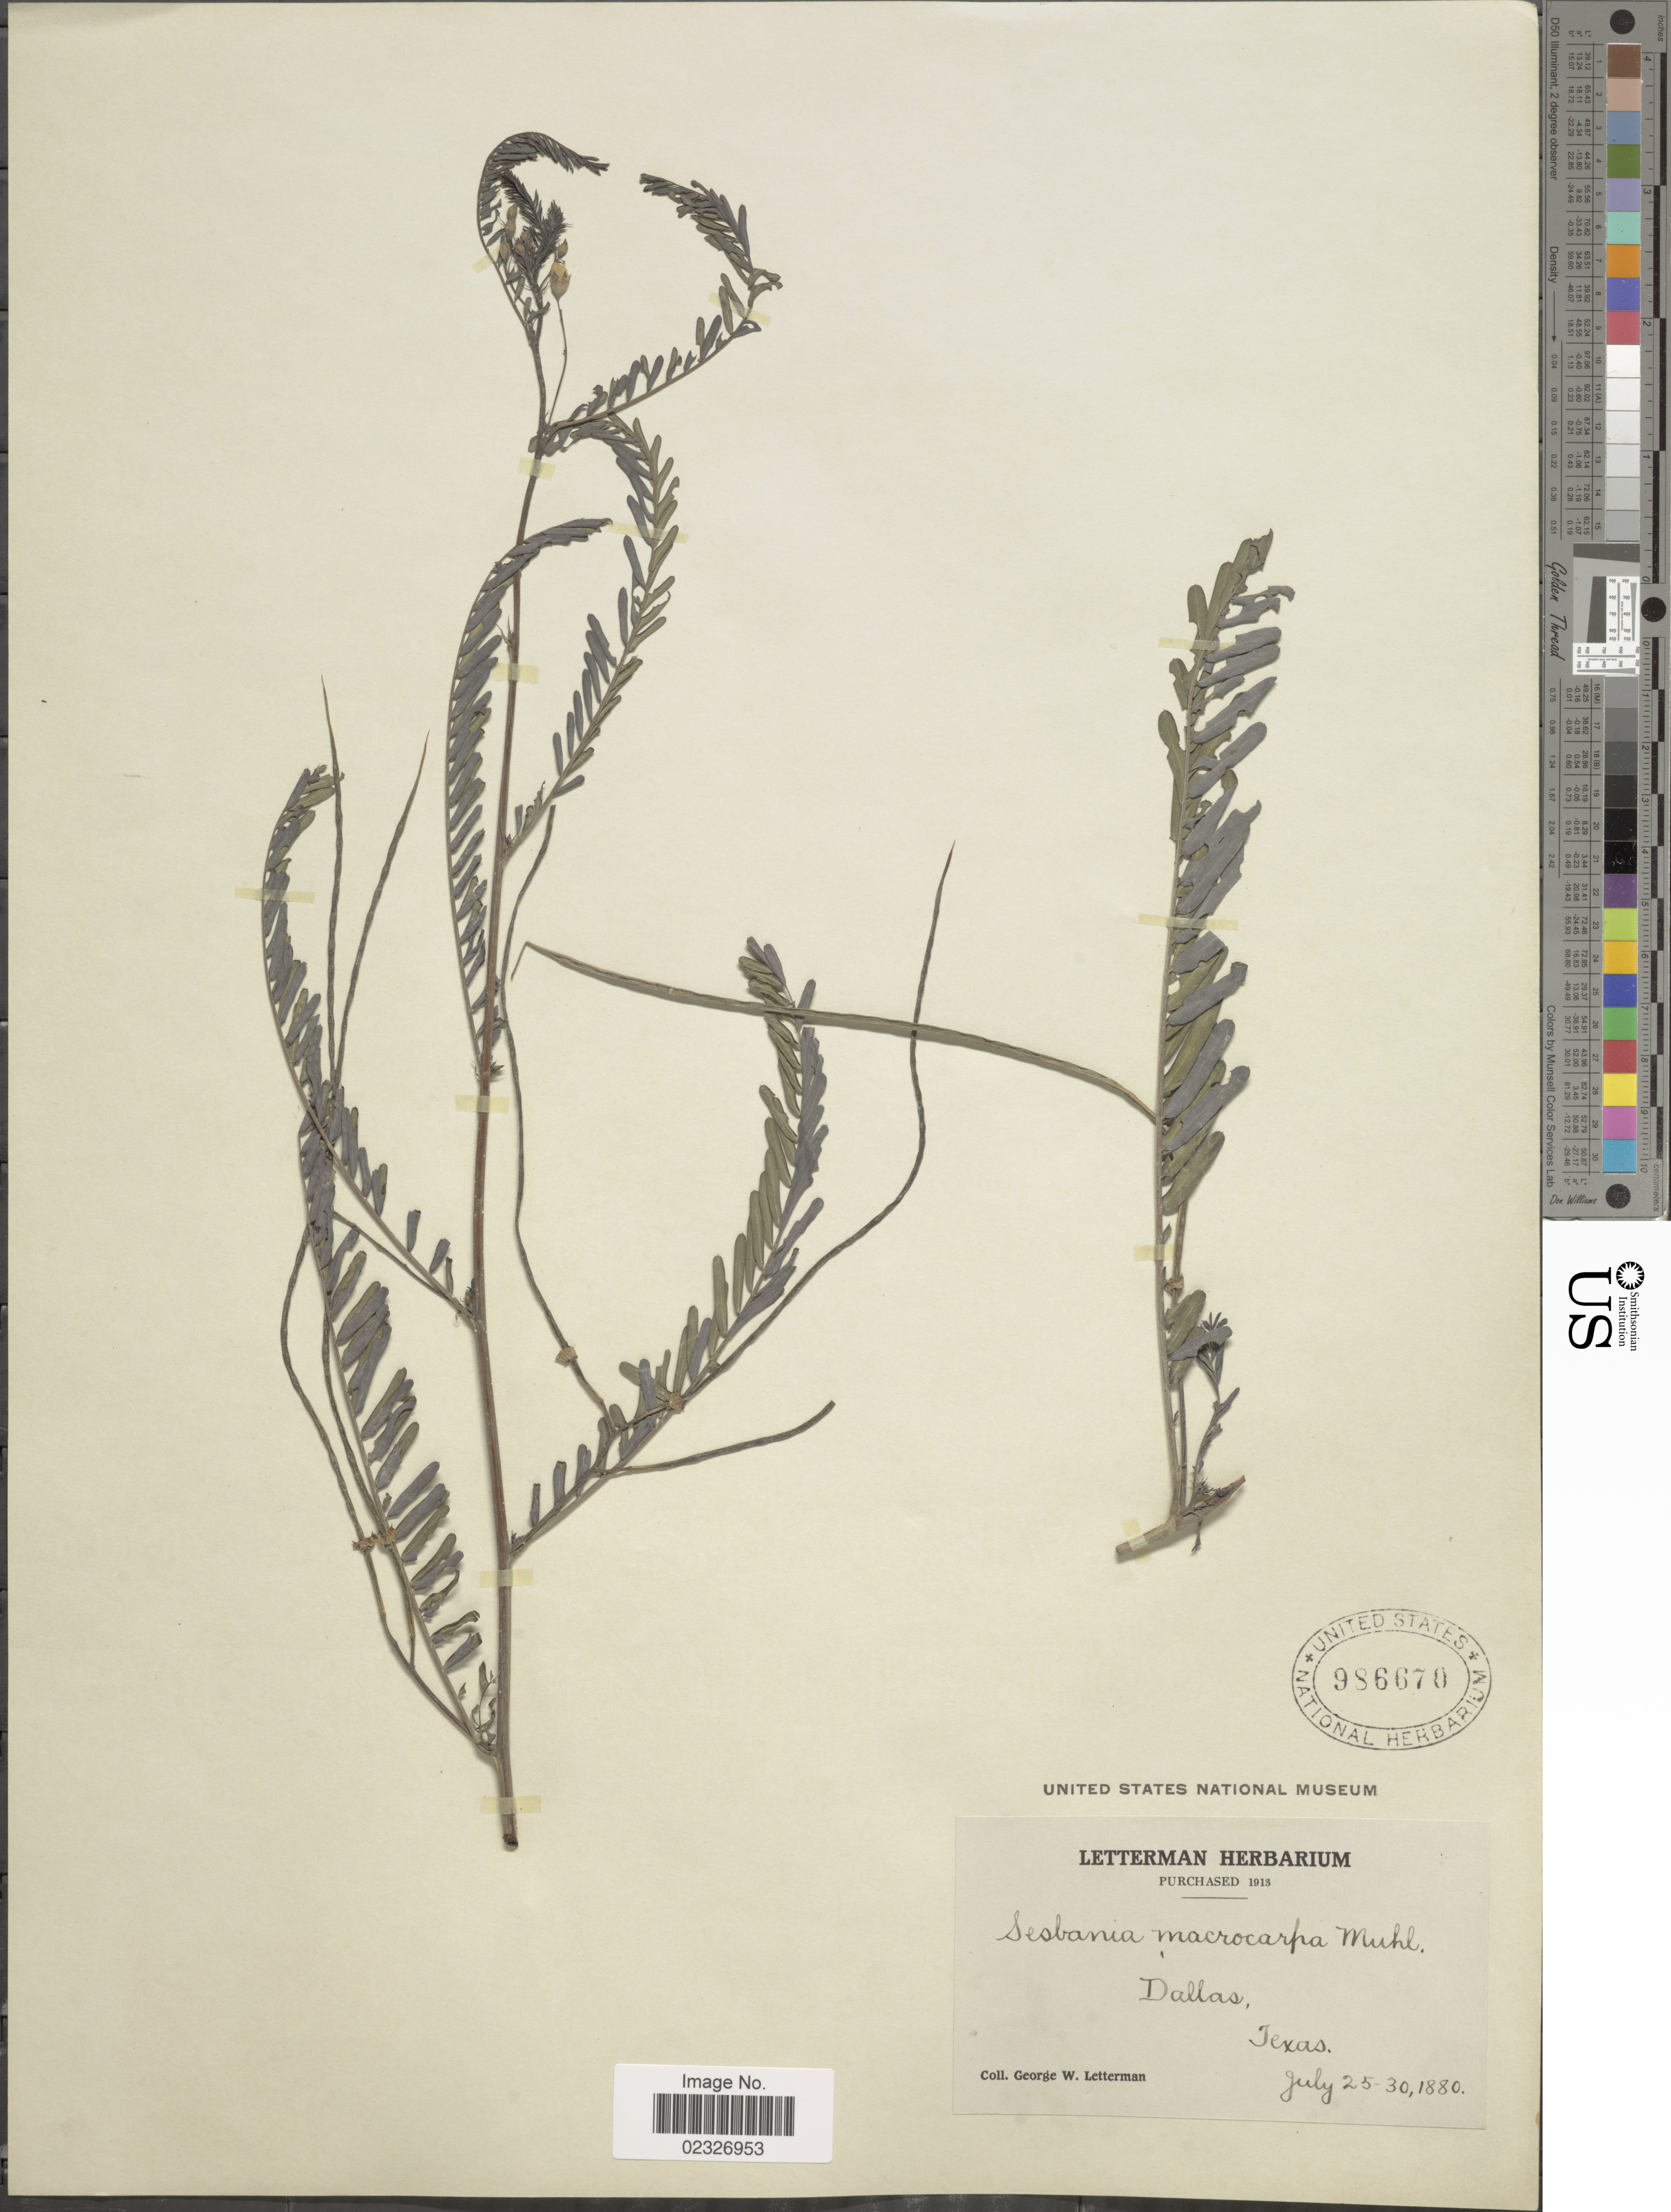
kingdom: Plantae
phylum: Tracheophyta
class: Magnoliopsida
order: Fabales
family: Fabaceae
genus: Sesbania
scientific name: Sesbania exaltata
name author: (Raf.) Cory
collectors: G. W. Letterman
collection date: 1880-07-25/1880-07-30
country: United States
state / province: Texas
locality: Dallas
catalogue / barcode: US 986670